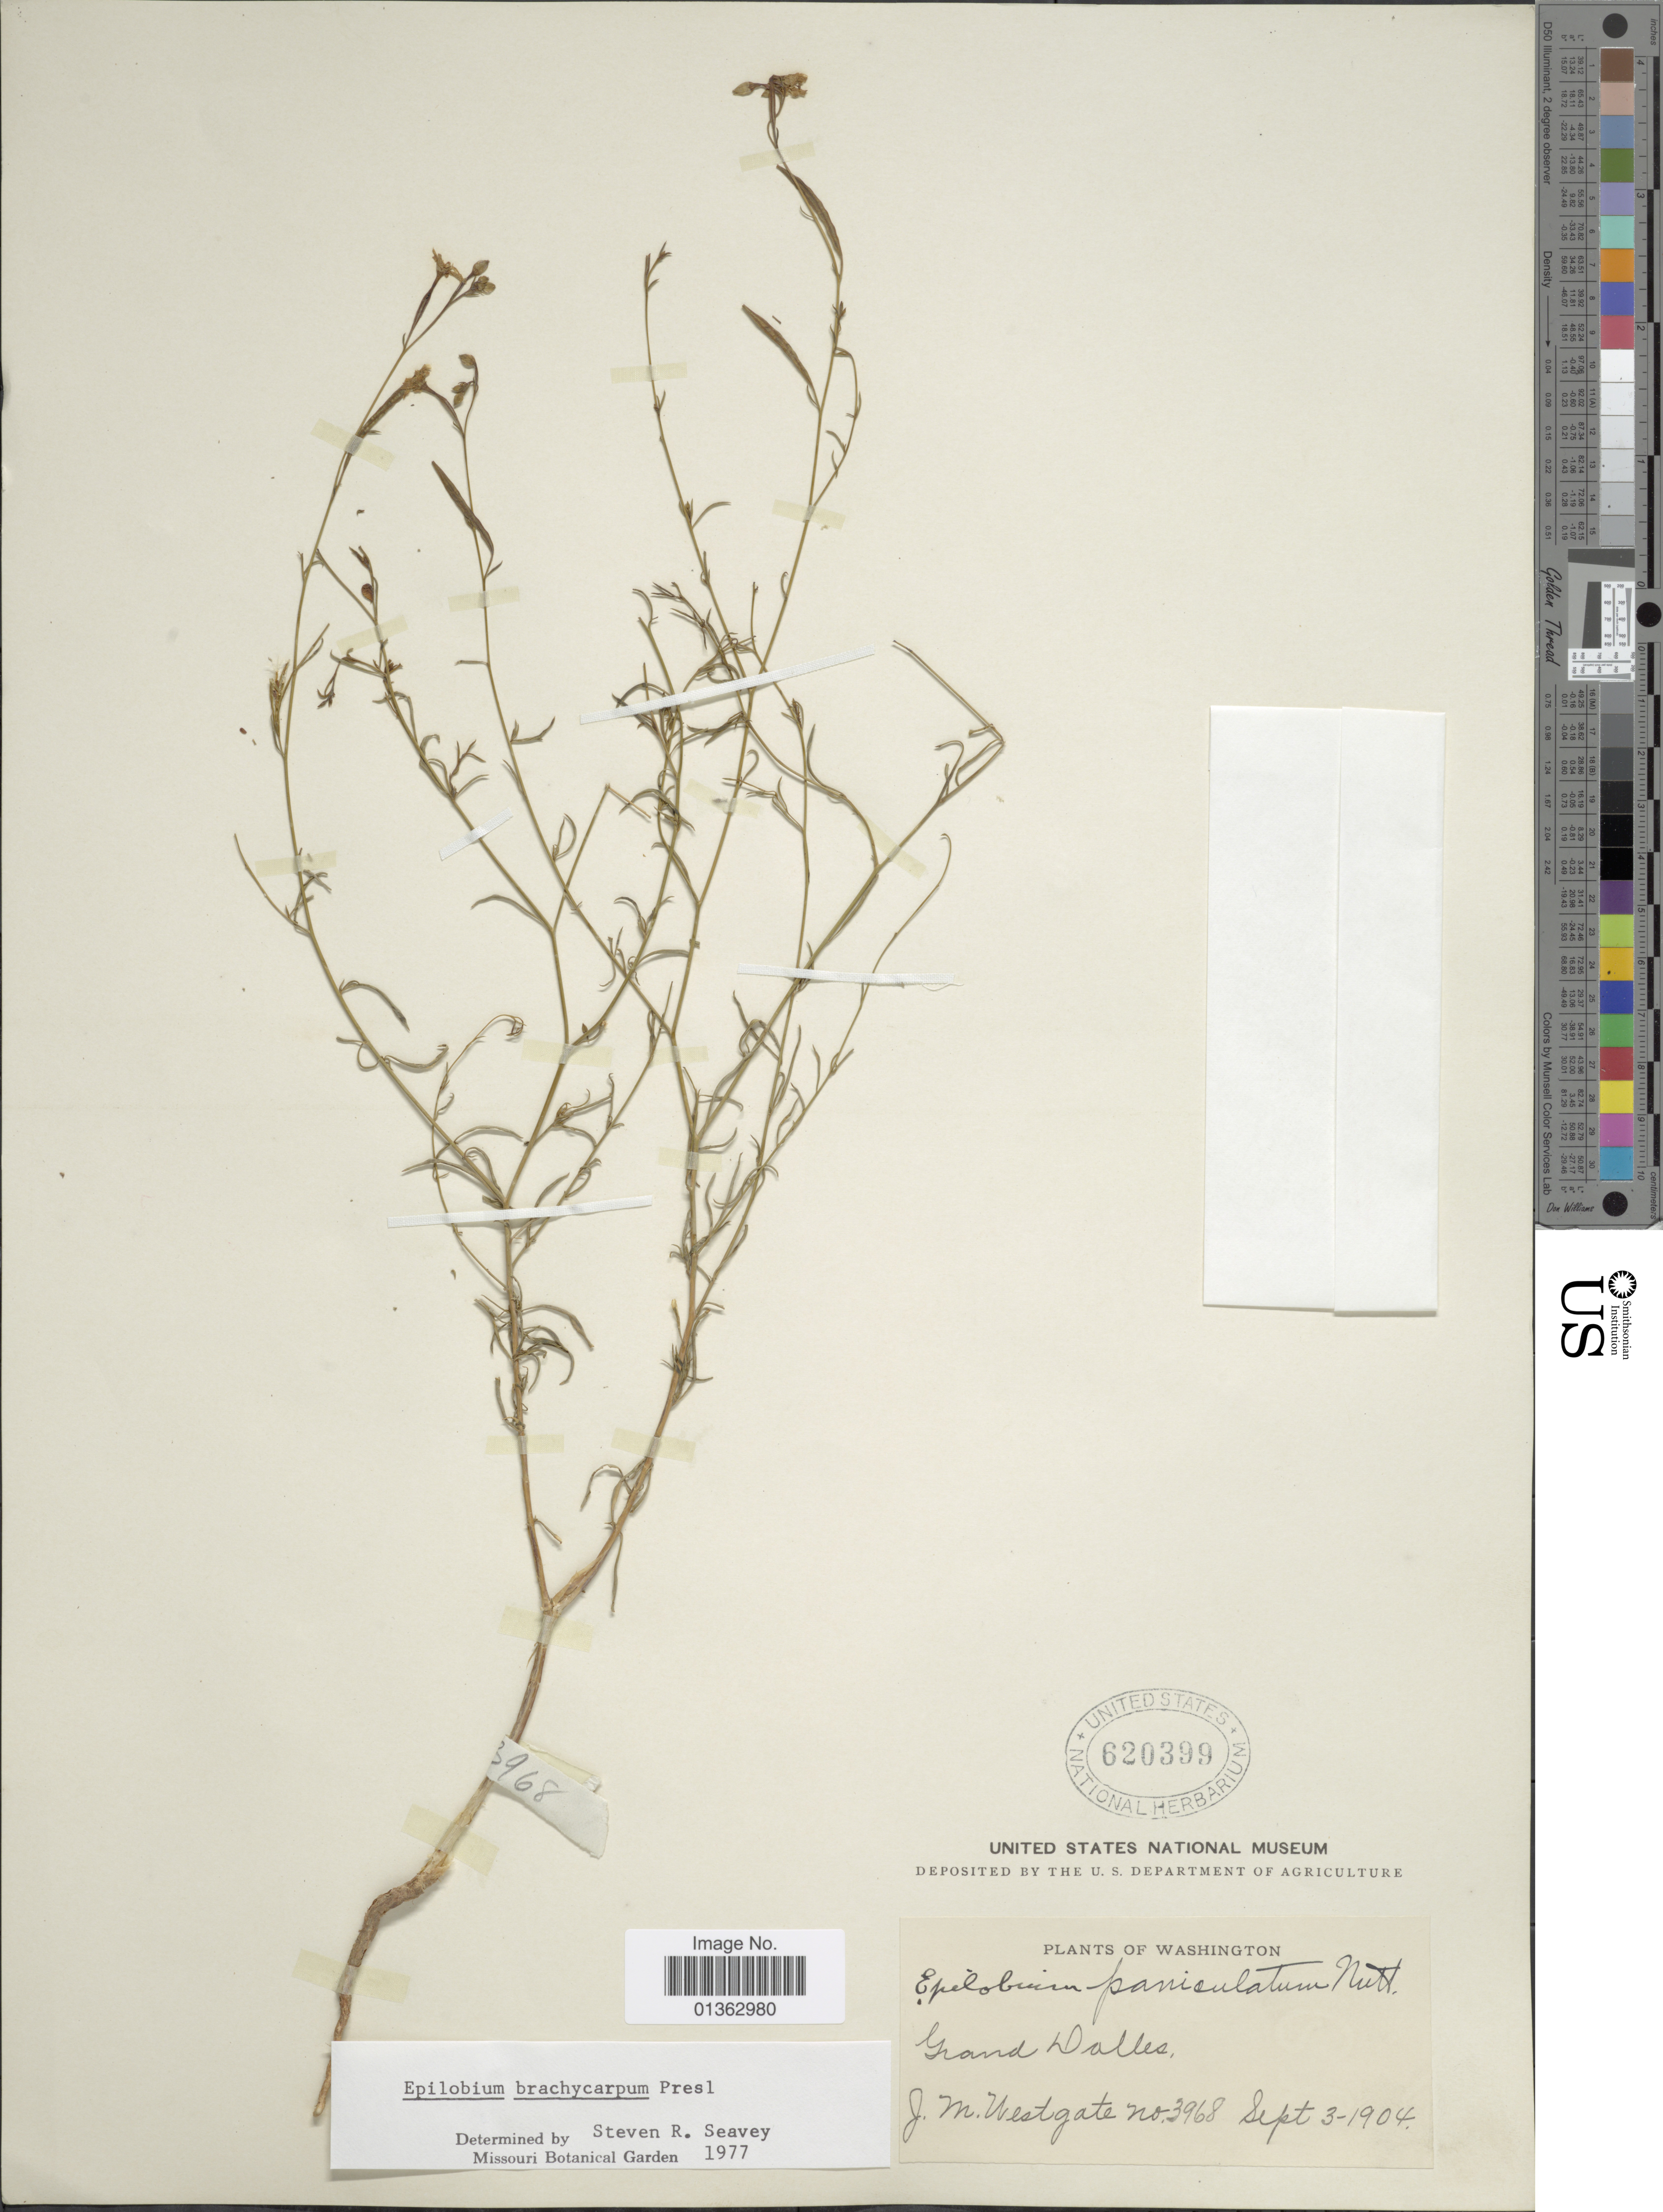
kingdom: Plantae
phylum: Tracheophyta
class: Magnoliopsida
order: Myrtales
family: Onagraceae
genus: Epilobium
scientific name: Epilobium brachycarpum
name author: C. Presl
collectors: J. Westgate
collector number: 3968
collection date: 1904-09-03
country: United States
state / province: Washington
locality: Grand Dalles.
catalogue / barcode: US 620399